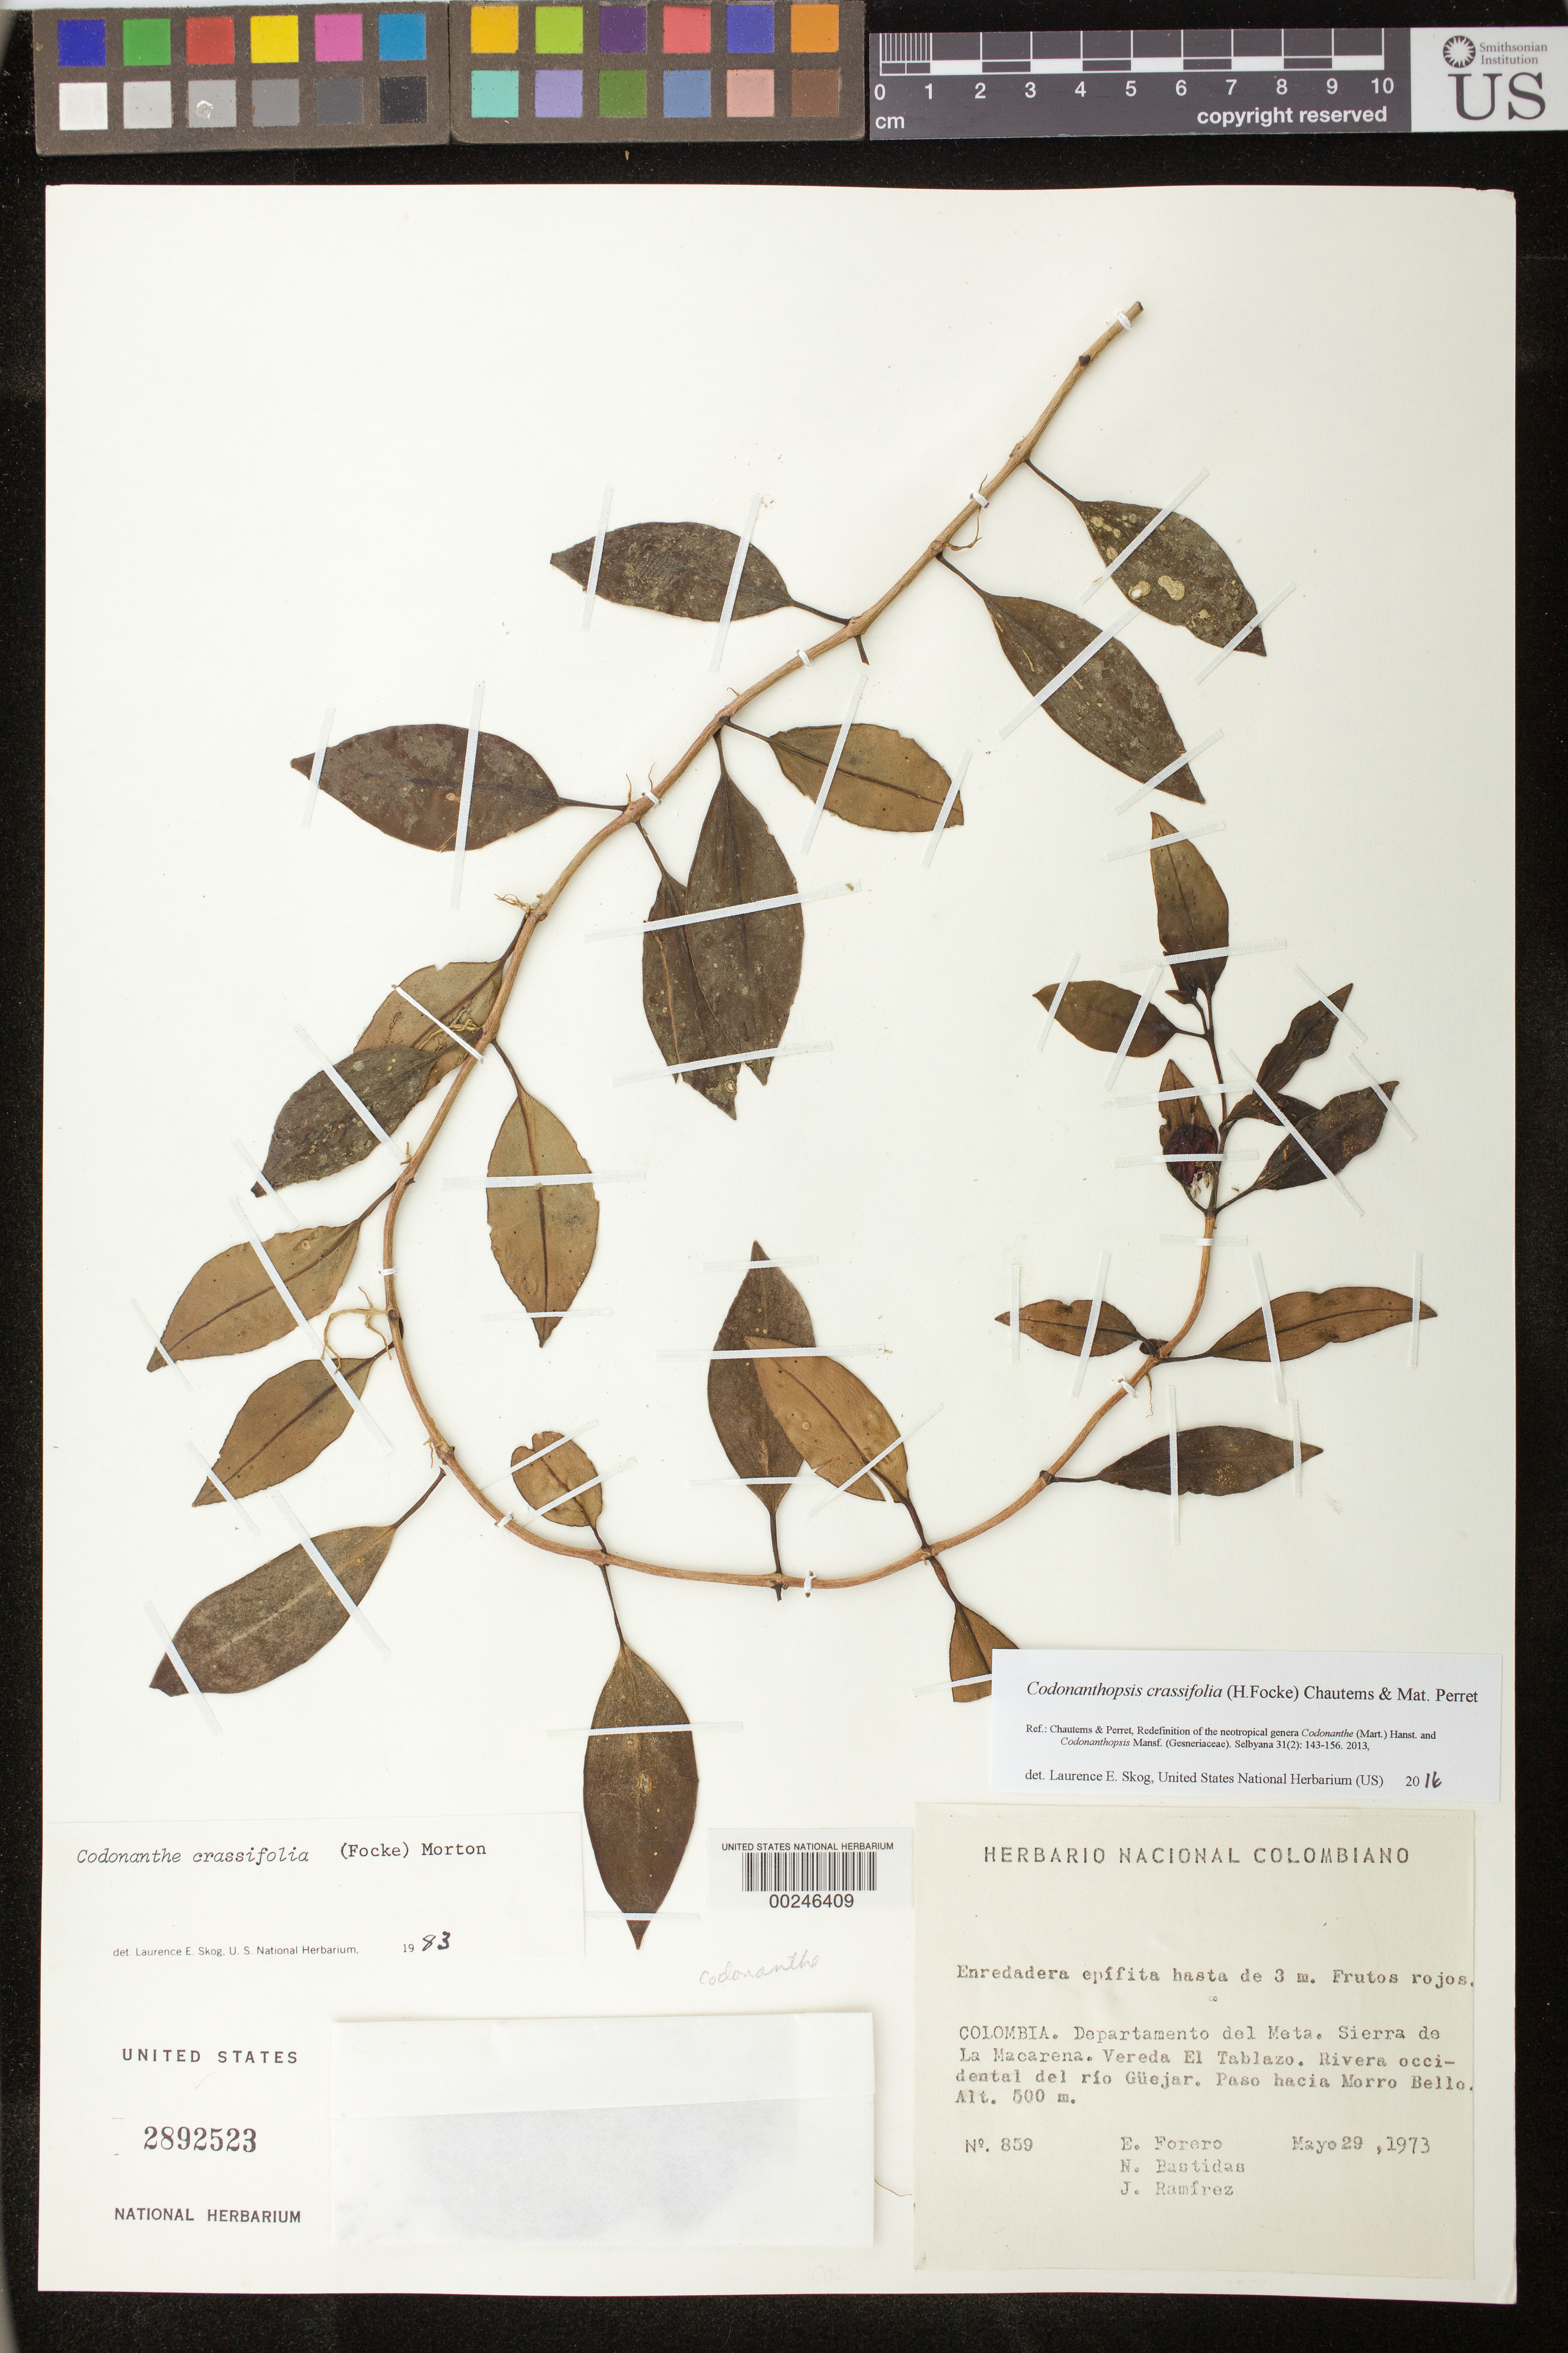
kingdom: Plantae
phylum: Tracheophyta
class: Magnoliopsida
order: Lamiales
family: Gesneriaceae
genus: Codonanthopsis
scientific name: Codonanthopsis crassifolia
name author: (H. Focke) Chautems & Mat.Perret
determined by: Skog, Laurence E.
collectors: E. Forero, N. Bastidas & J. Ramirez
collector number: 859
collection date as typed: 29 May 1973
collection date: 1973-05-29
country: Colombia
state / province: Meta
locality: Sierra de la Macarena, vereda El Tablazo, western Rivera del Rio Guejar, passage near Morro Bello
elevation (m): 500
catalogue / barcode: US 2892523